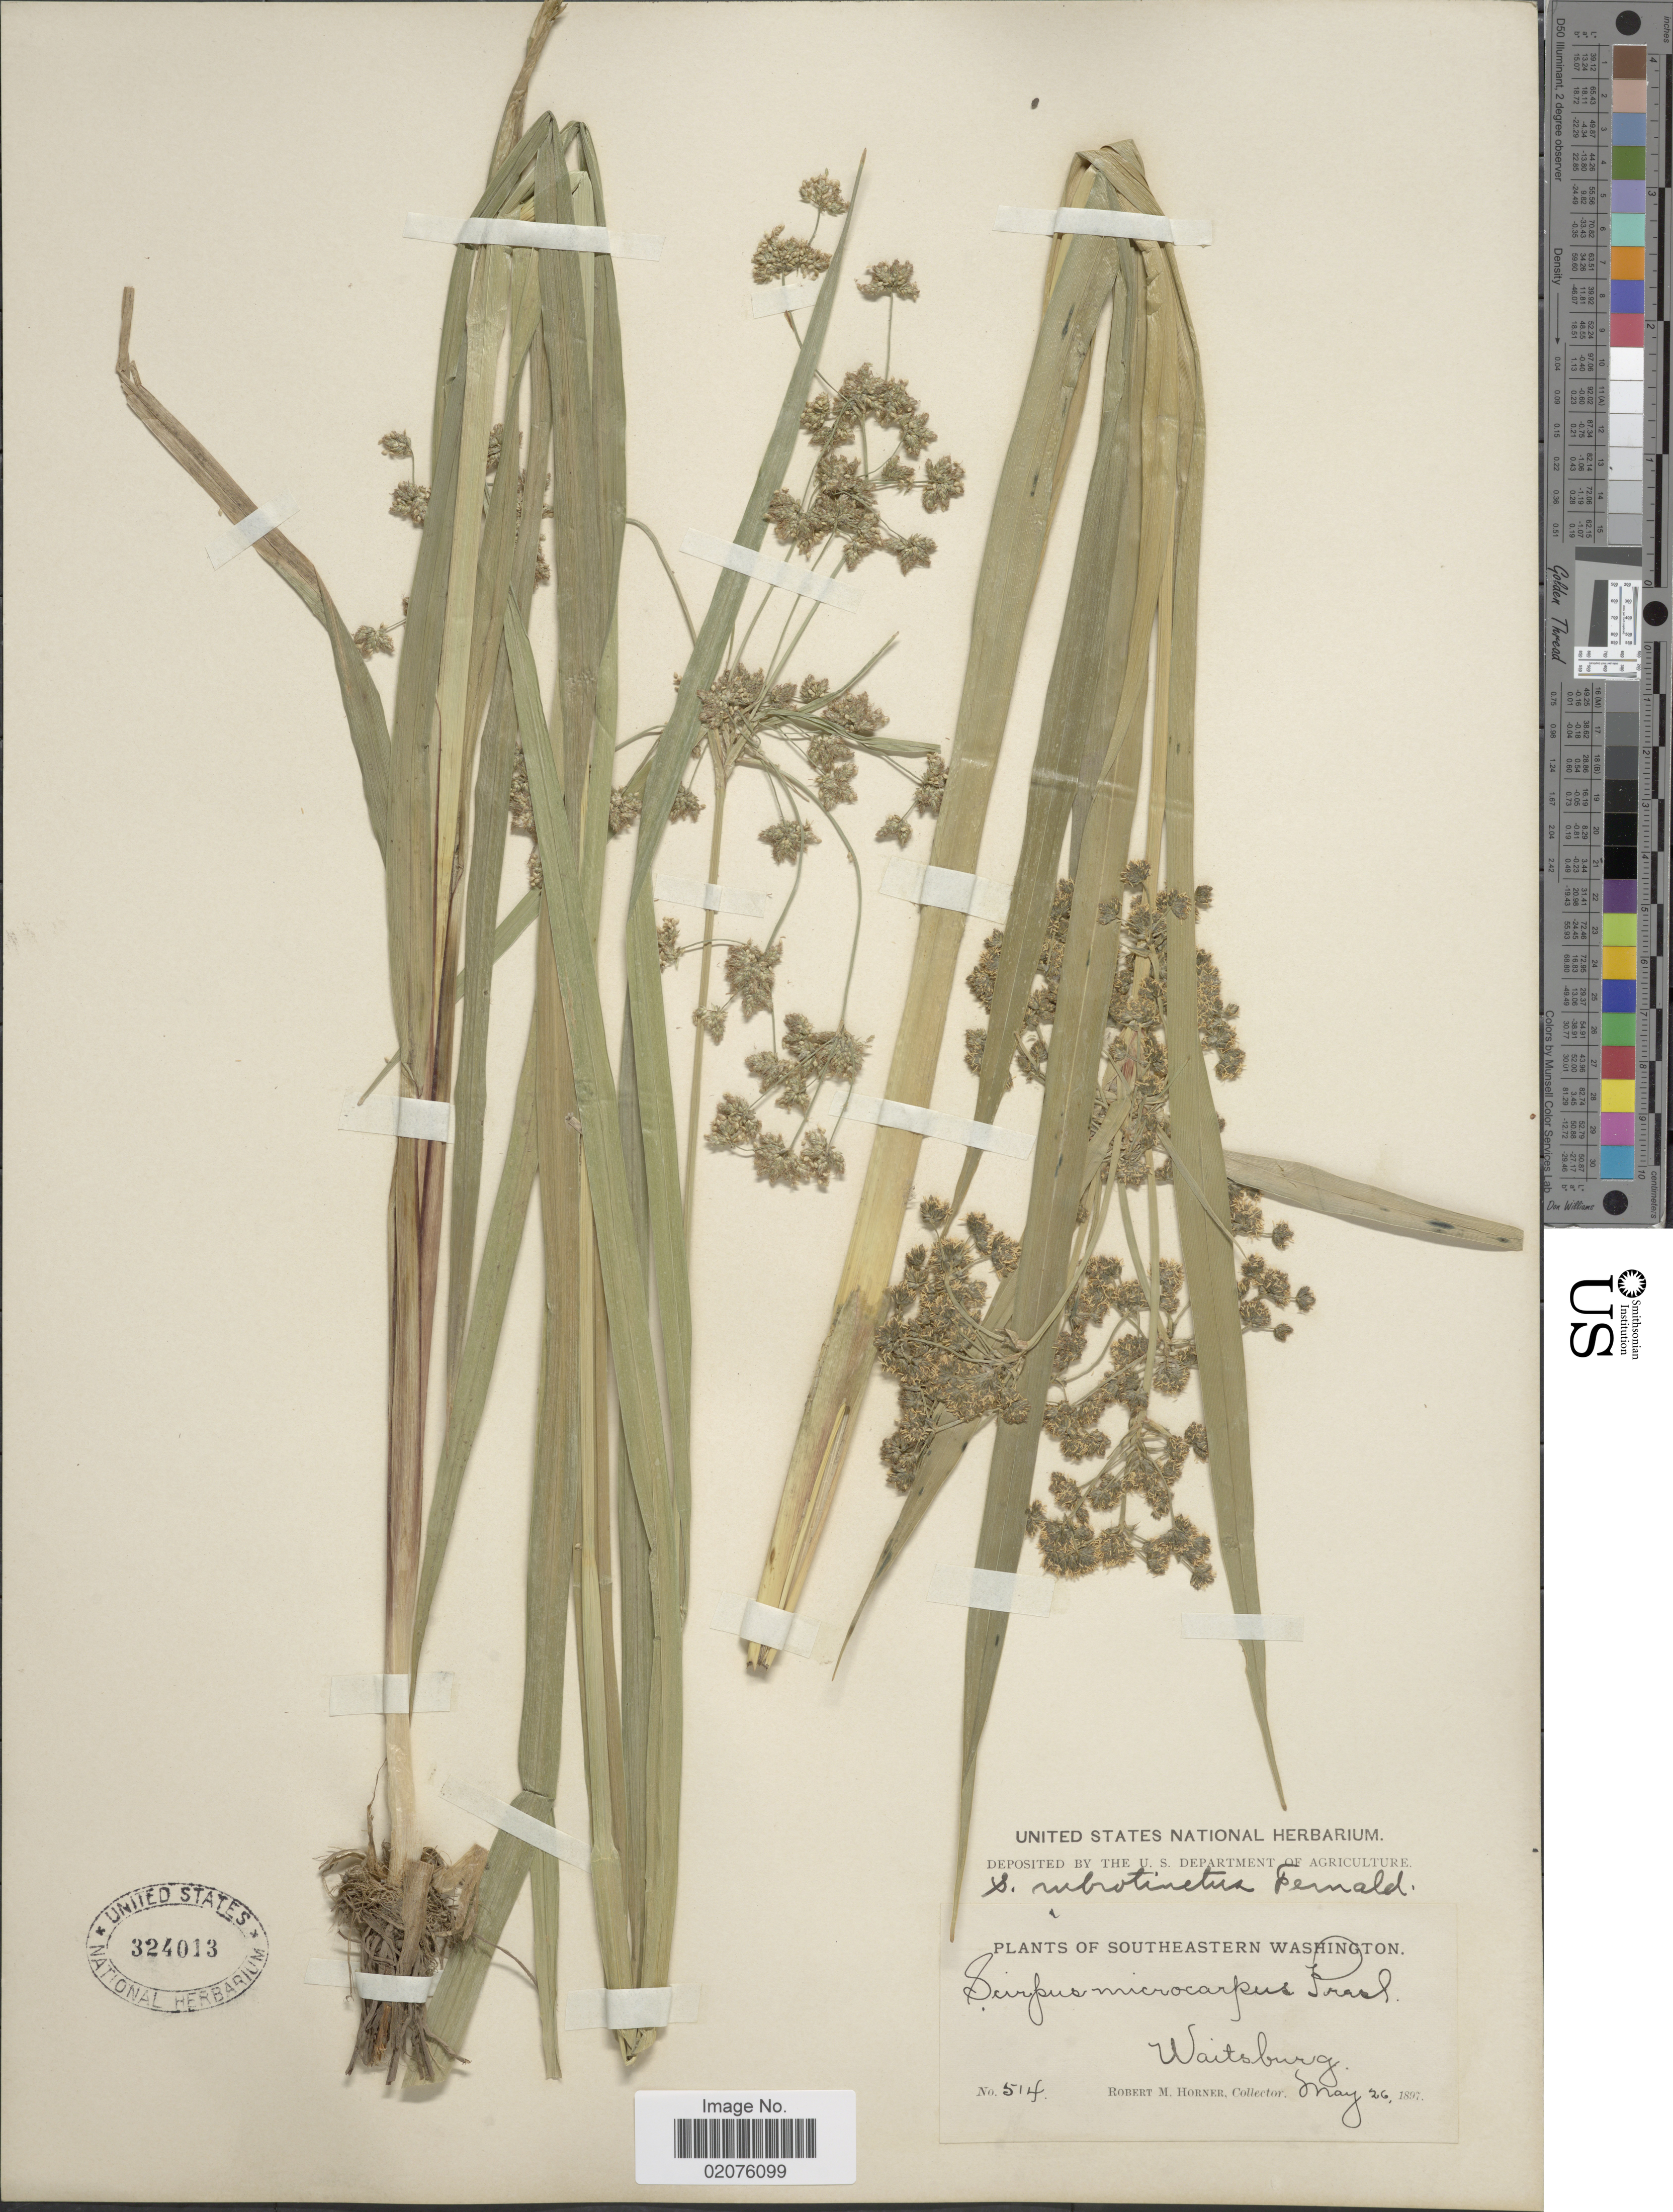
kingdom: Plantae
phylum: Tracheophyta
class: Liliopsida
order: Poales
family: Cyperaceae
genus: Scirpus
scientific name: Scirpus microcarpus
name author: J. Presl & C. Presl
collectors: R. Horner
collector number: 514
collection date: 1897-05-26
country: United States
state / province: Washington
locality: Southeastern Washington. Waitsburg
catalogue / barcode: US 324013